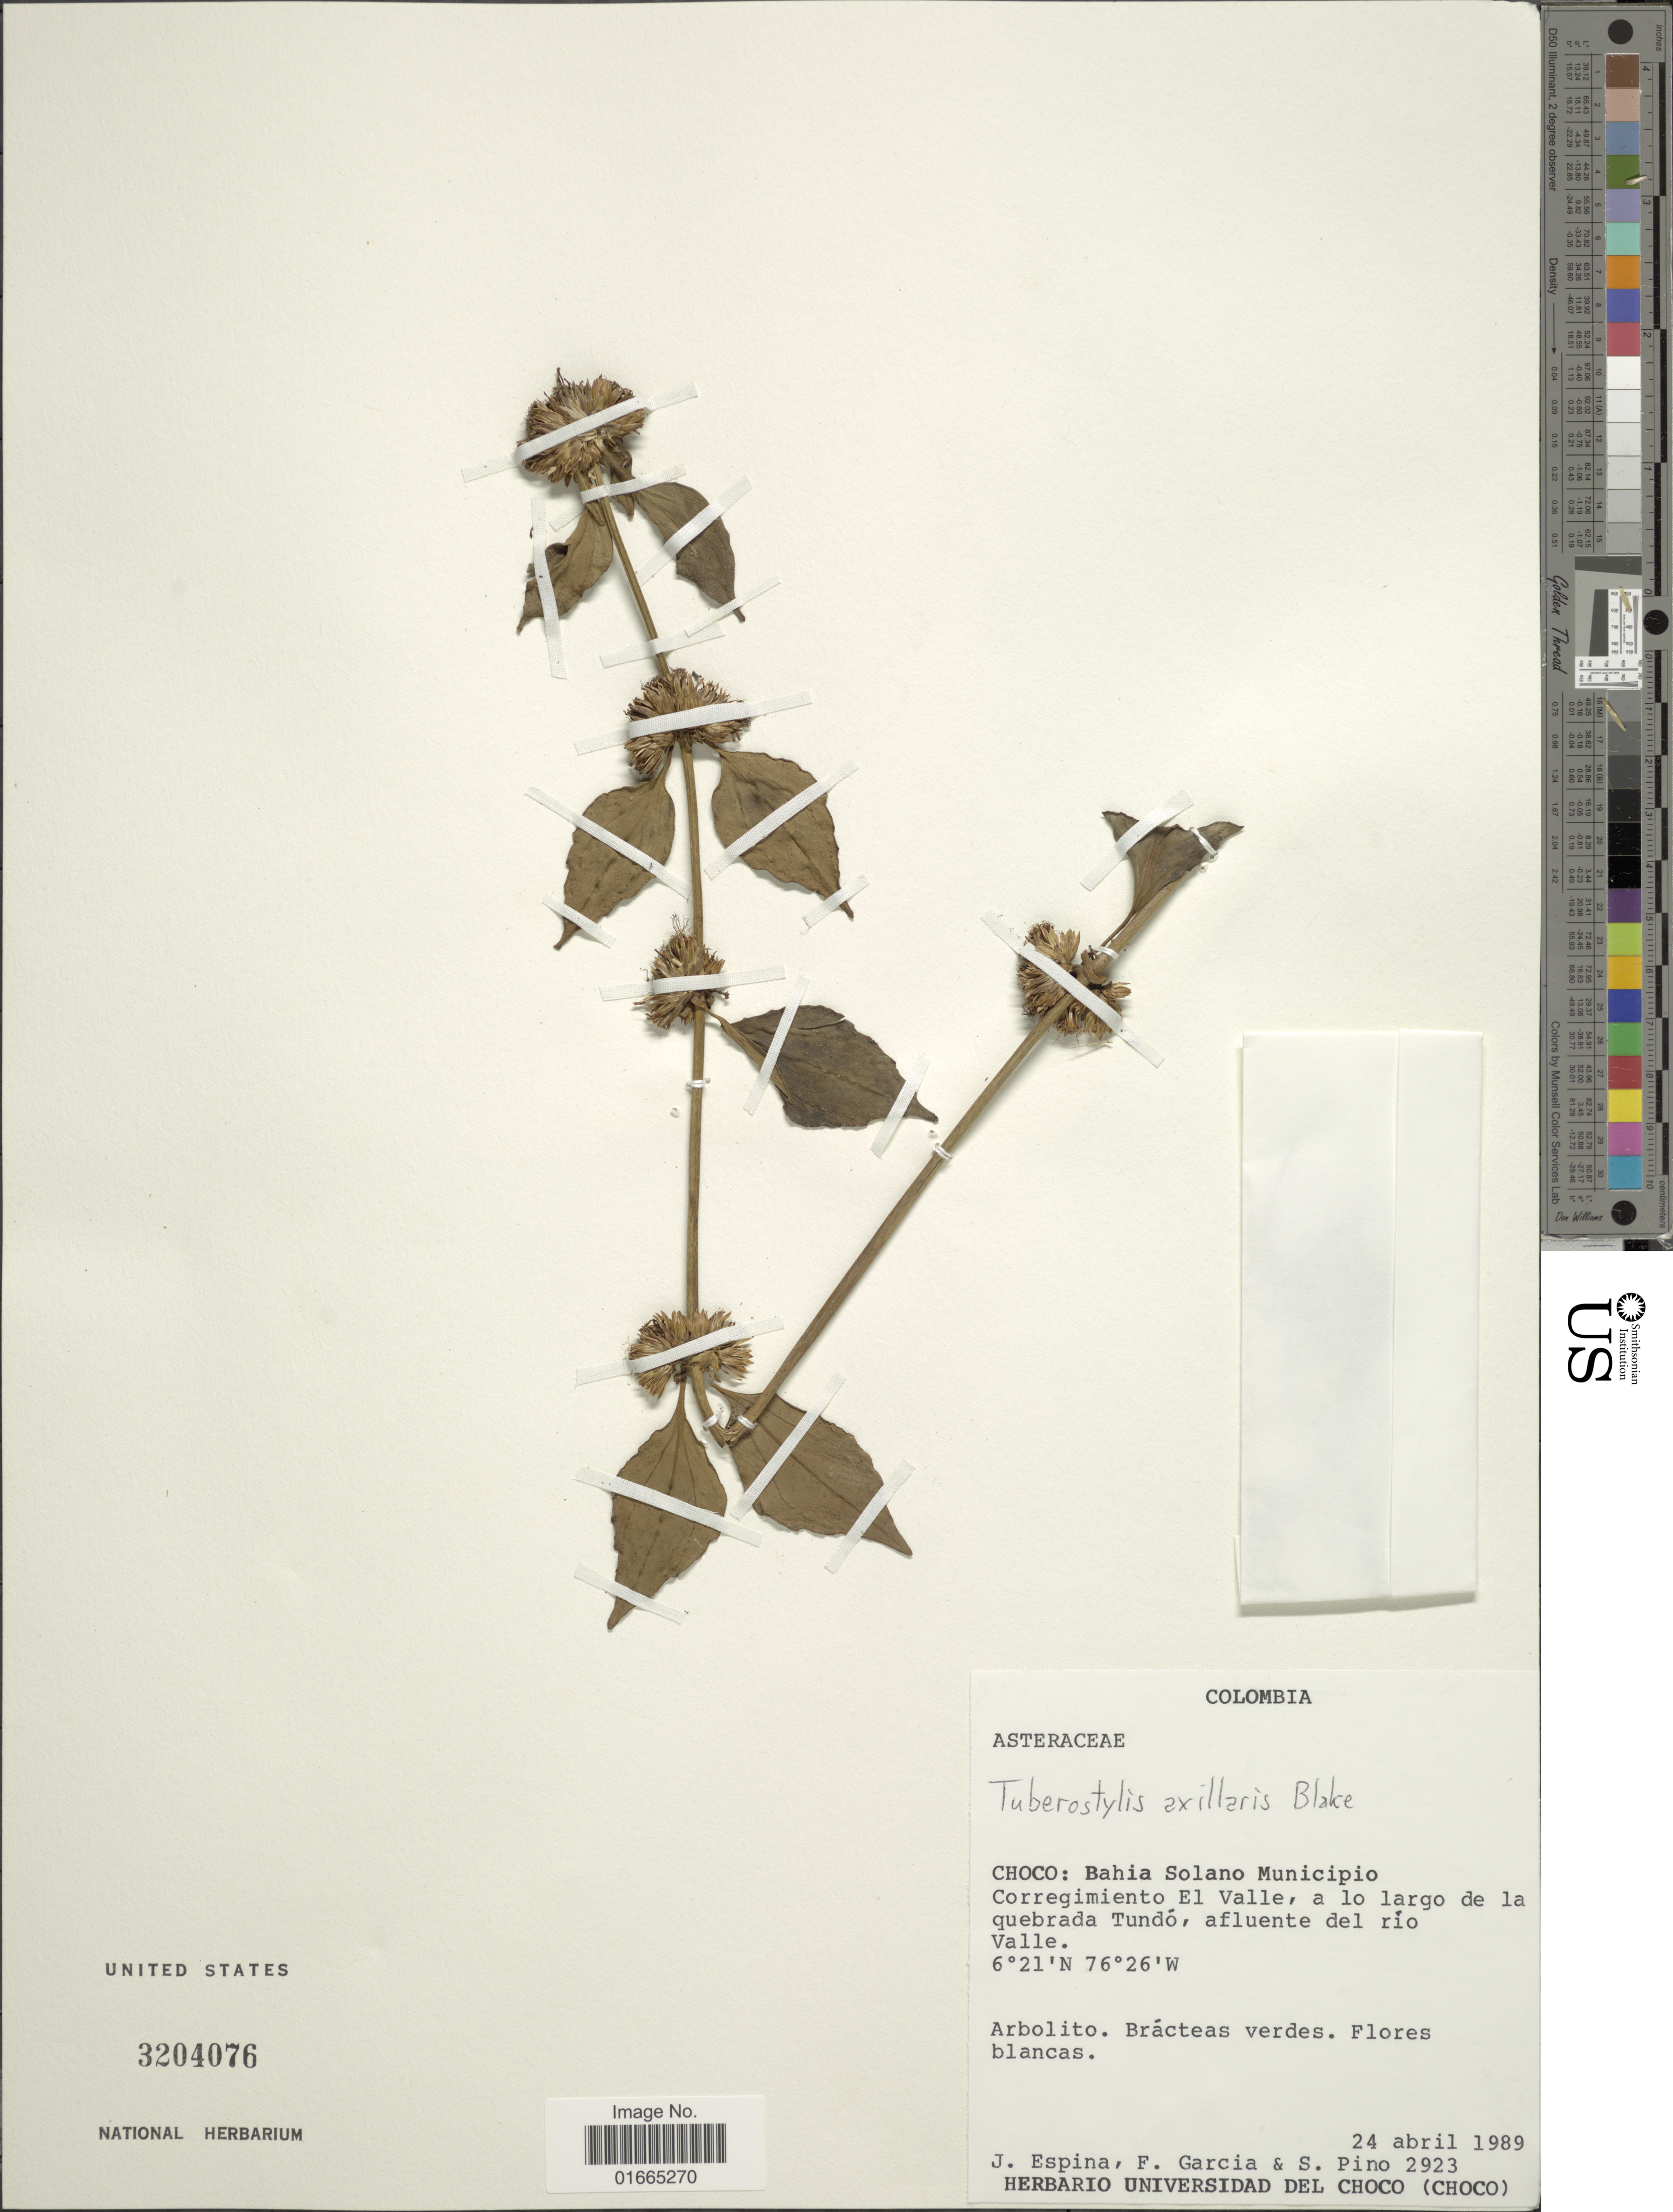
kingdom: Plantae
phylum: Tracheophyta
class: Magnoliopsida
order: Asterales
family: Asteraceae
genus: Tuberostylis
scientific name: Tuberostylis axillaris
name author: S.F. Blake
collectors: J. Espina, F. Garcia & S. Pino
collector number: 2923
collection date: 1989-04-24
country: Colombia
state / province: Chocó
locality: Choco: Bahia Solano Municipio. Corregimiento El Valle, a lo largo de la quebrada Tundó, afluente del rio Valle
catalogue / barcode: US 3204076